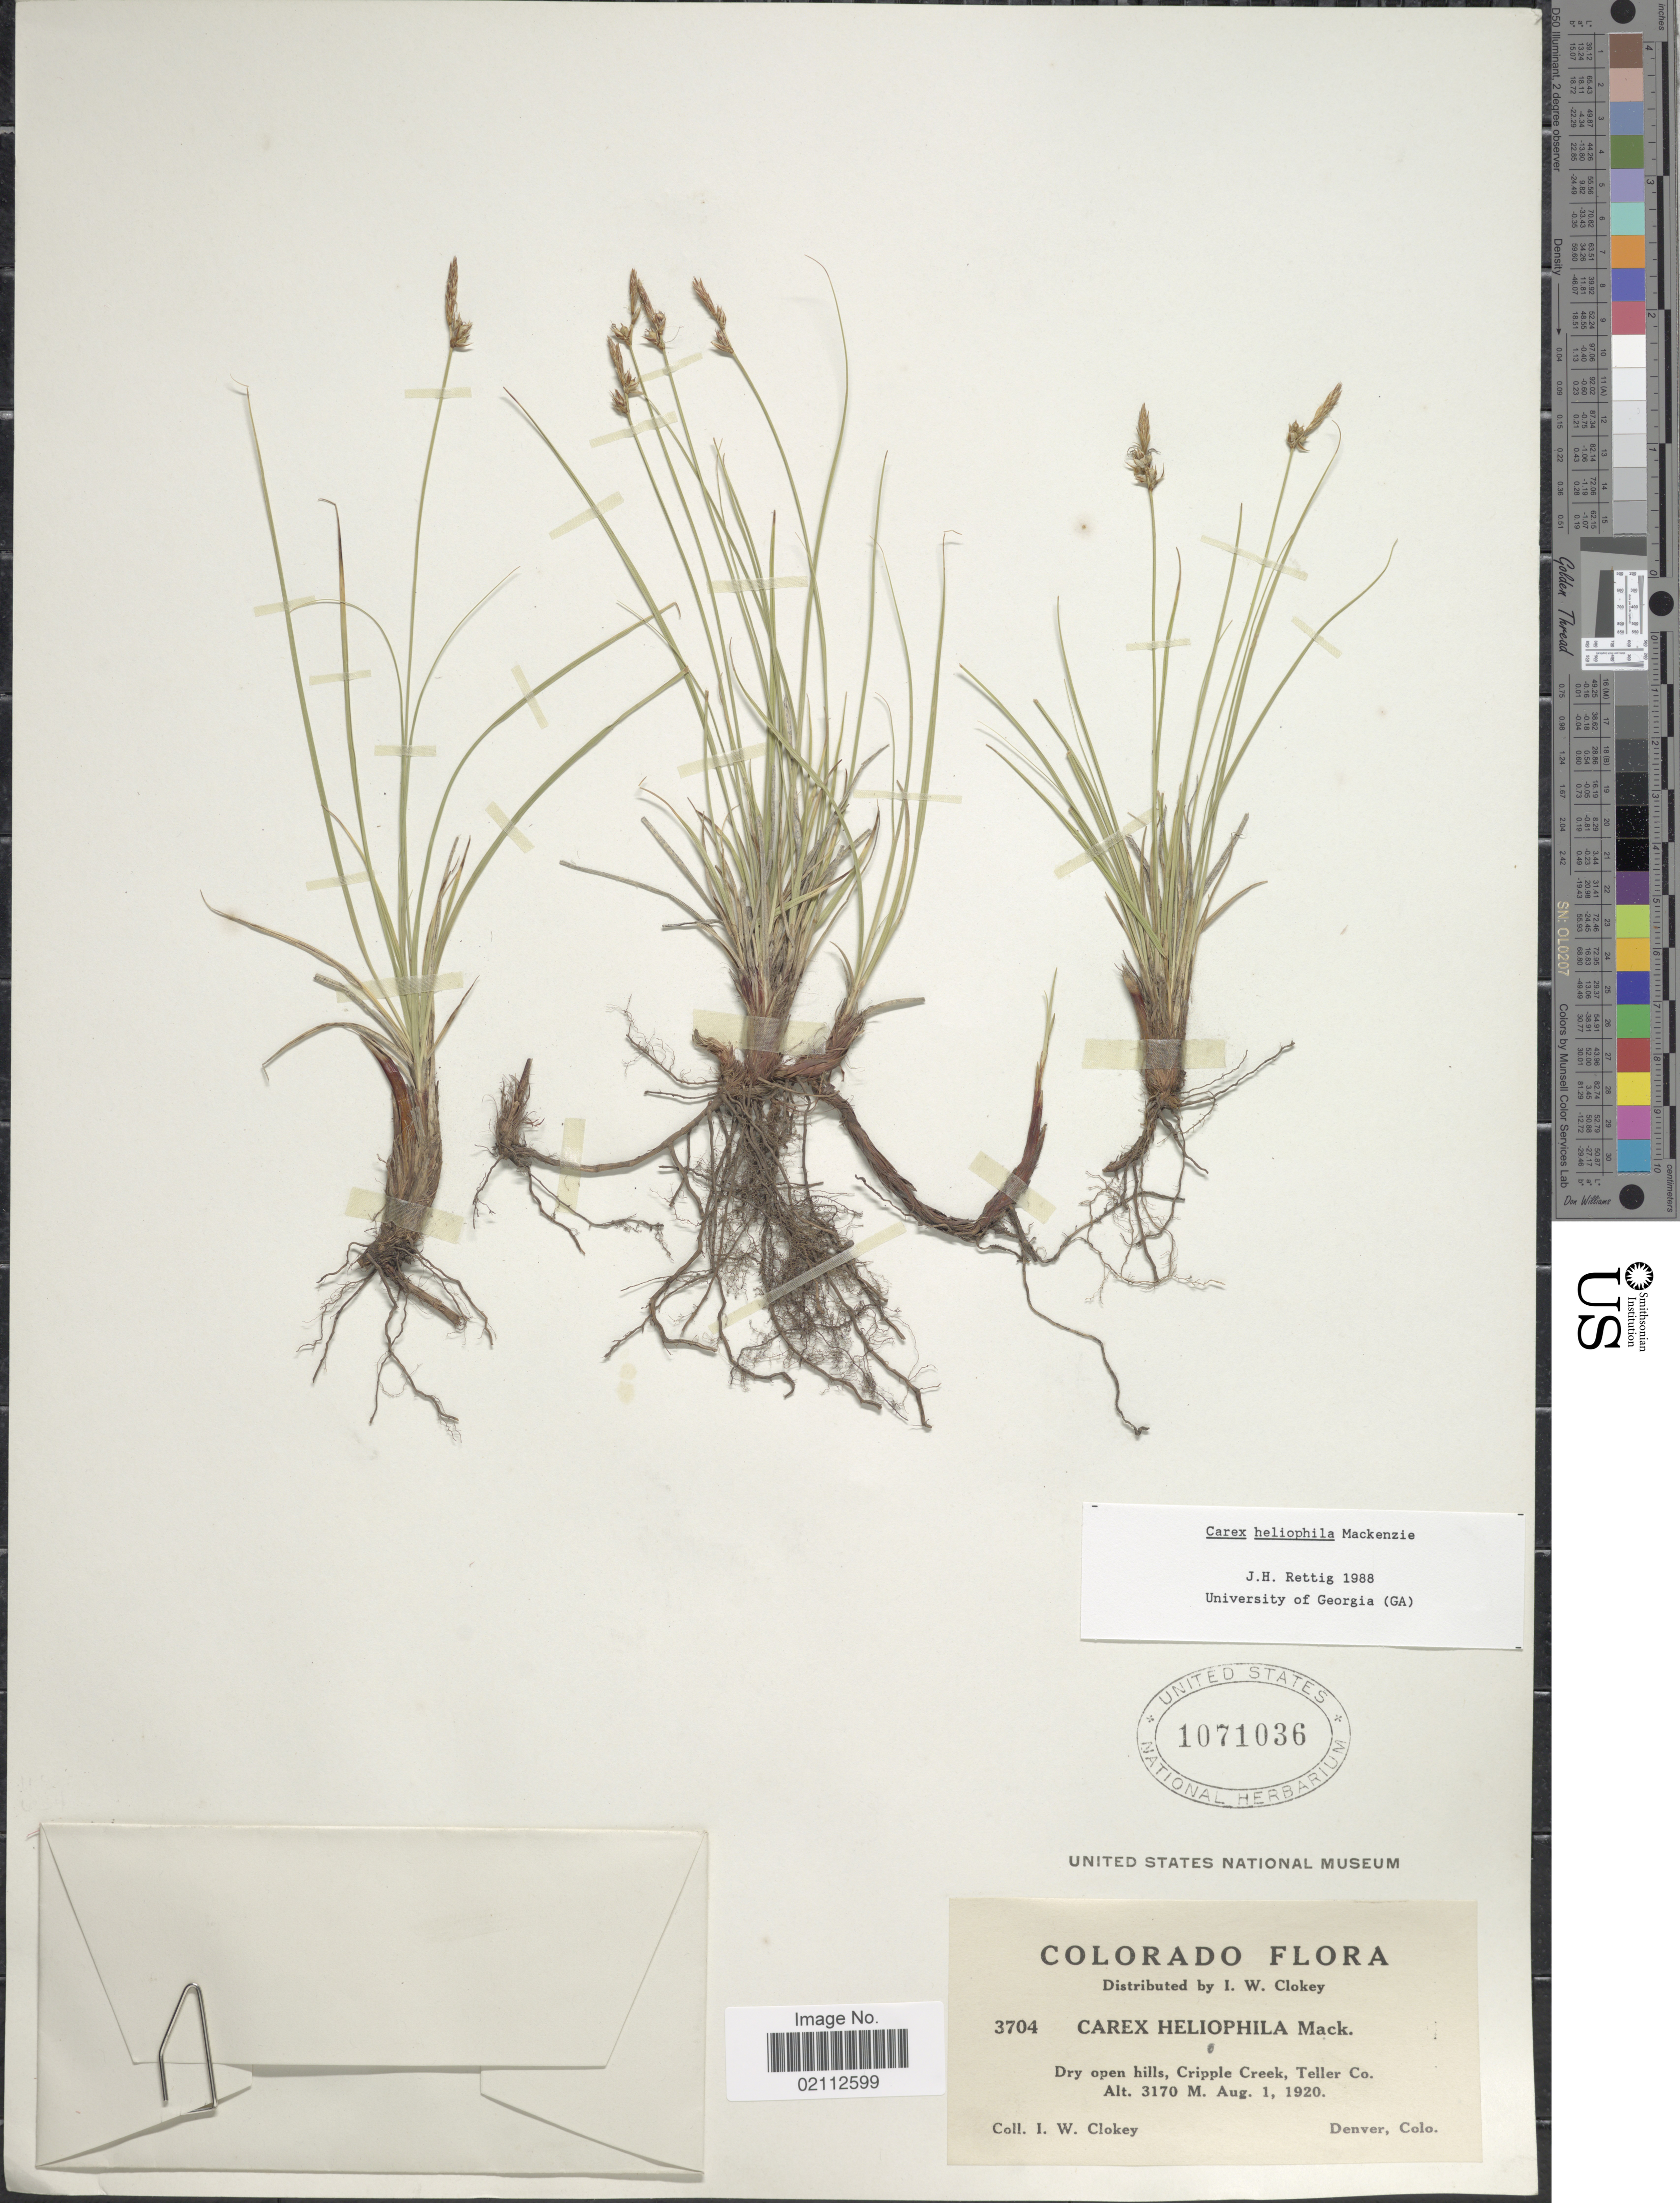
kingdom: Plantae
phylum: Tracheophyta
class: Liliopsida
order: Poales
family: Cyperaceae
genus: Carex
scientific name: Carex heliophila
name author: Mack.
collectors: I. W. Clokey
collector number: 3704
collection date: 1920-08-01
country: United States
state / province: Colorado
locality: Dry open hills, Cripple Creek, Teller Co.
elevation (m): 3170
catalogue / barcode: US 1071036